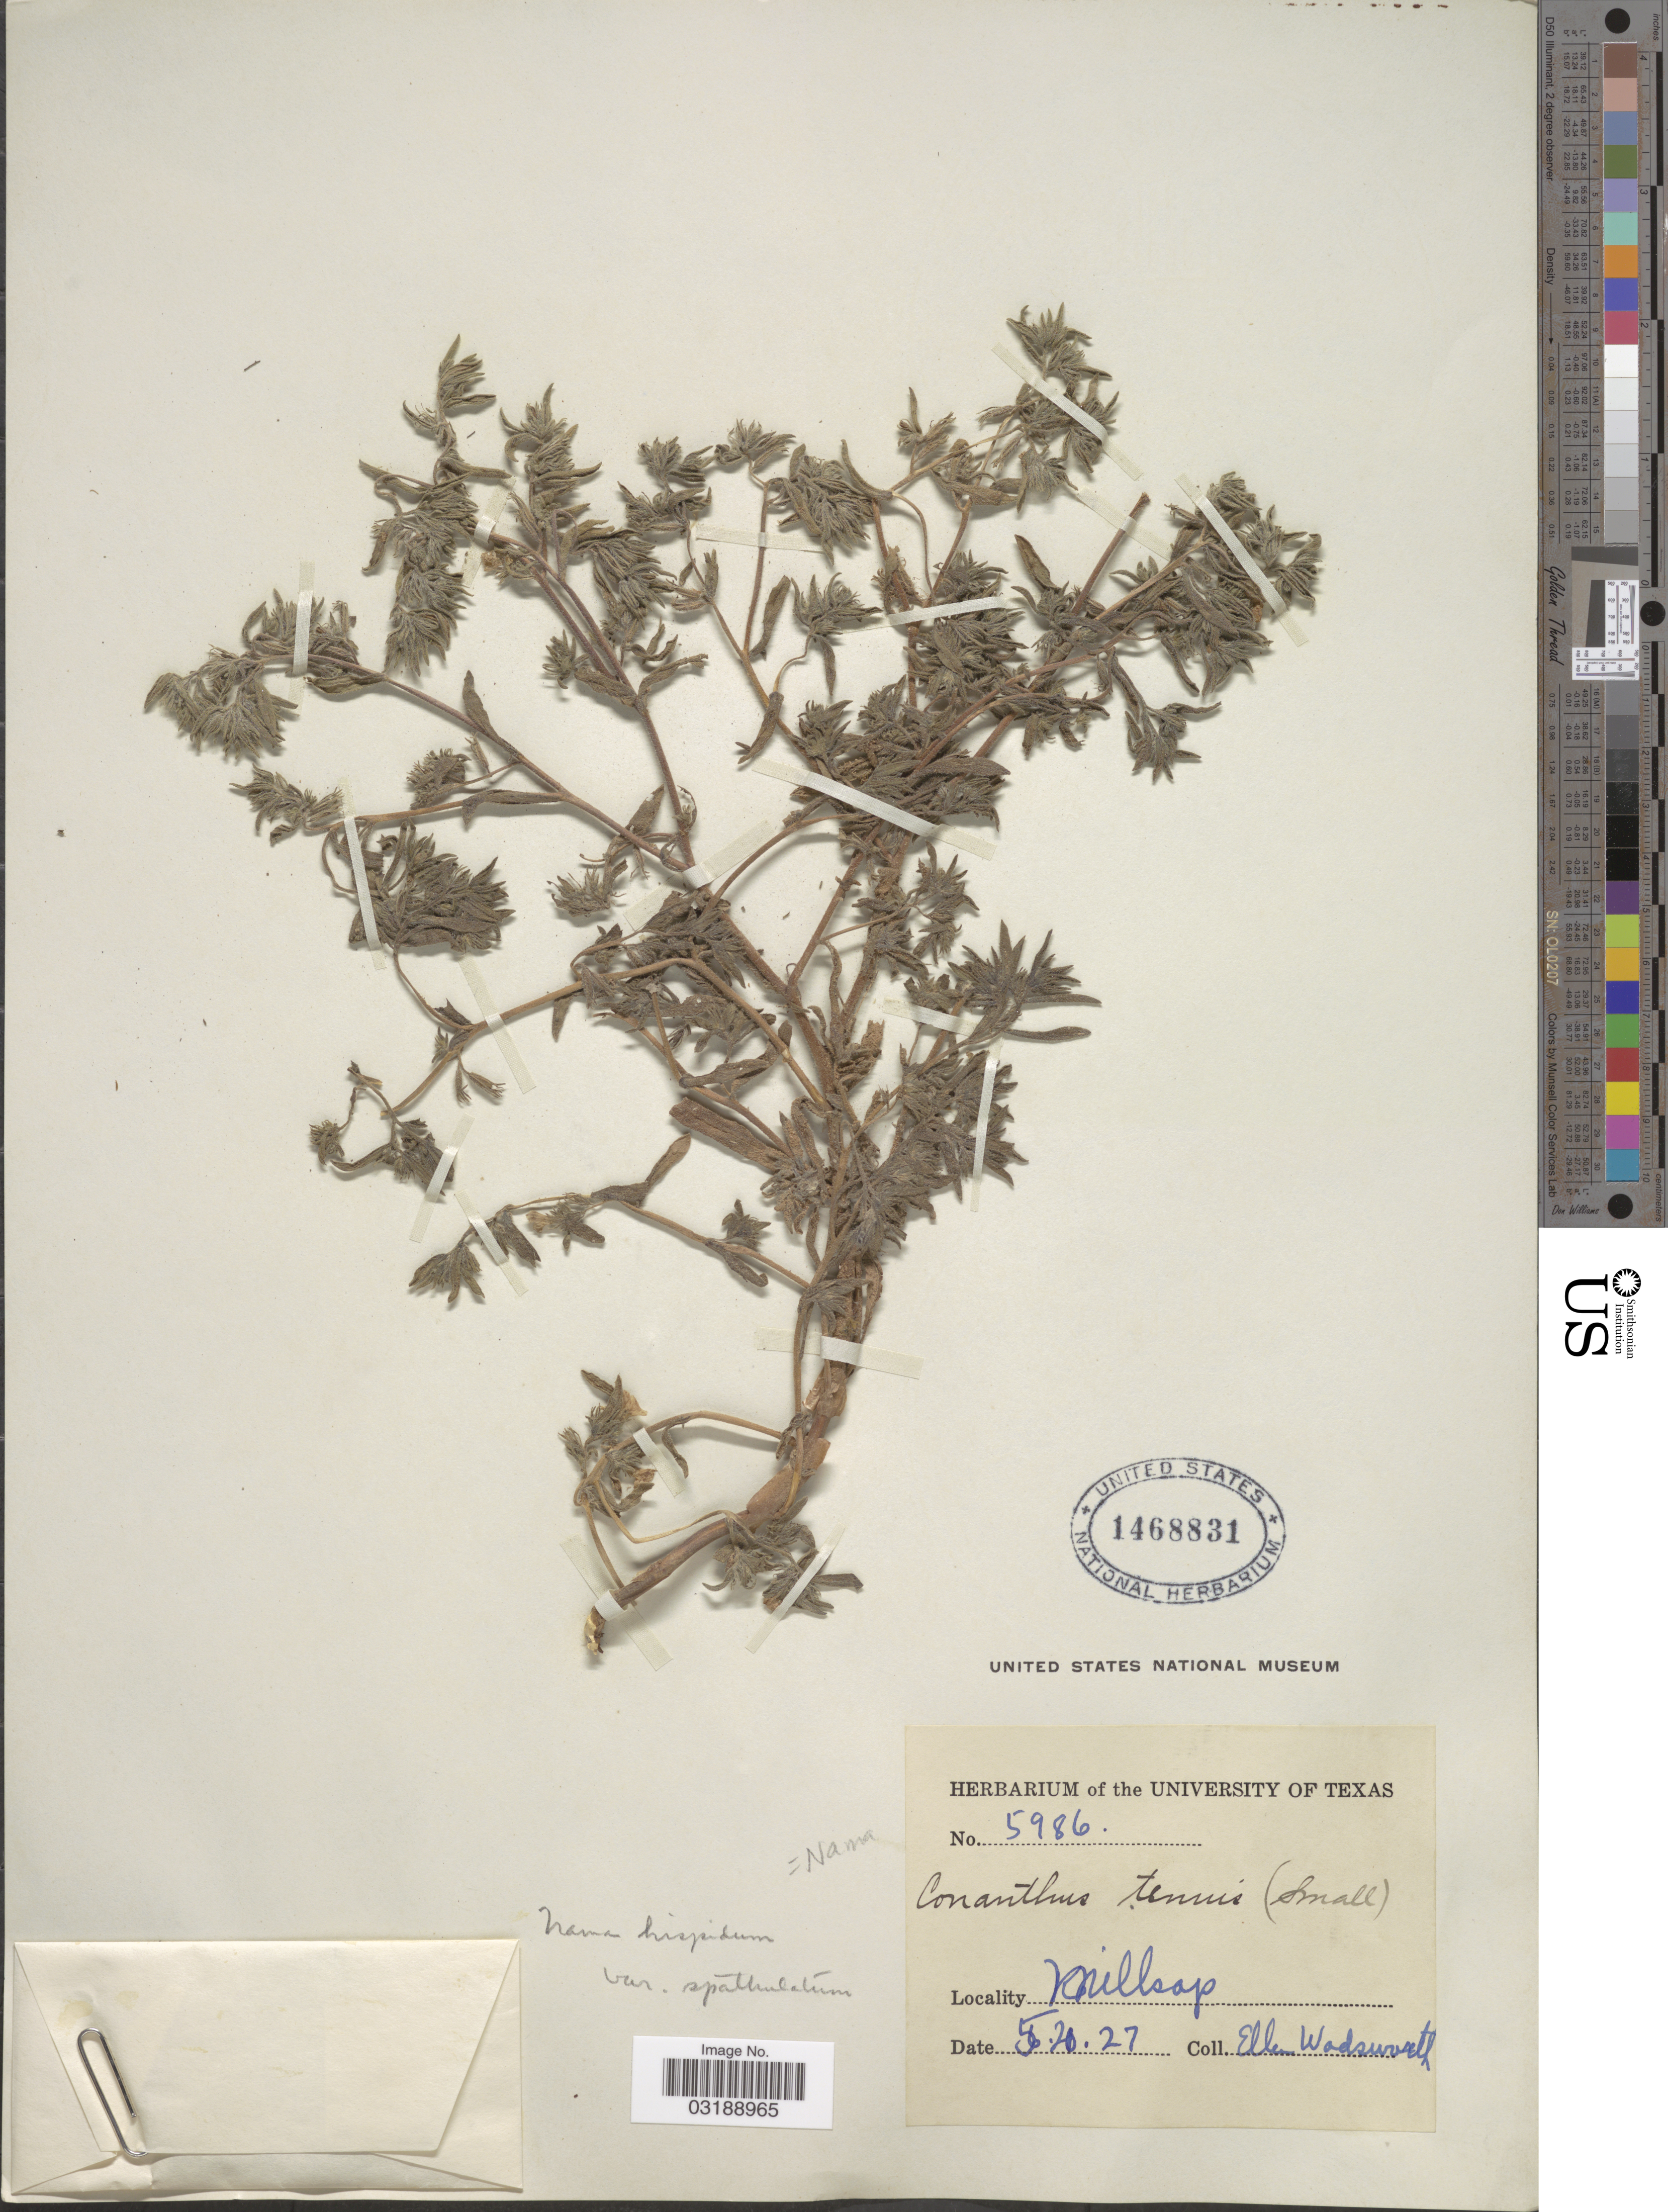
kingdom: Plantae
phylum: Tracheophyta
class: Magnoliopsida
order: Boraginales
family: Namaceae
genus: Nama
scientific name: Nama hispida var. spathulatum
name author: (Torr.) C.L. Hitchc.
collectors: E. Wadsworth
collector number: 5986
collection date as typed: Transcribed d/m/y: 20/5/27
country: United States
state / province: Texas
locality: Millsap.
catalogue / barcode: US 1468831